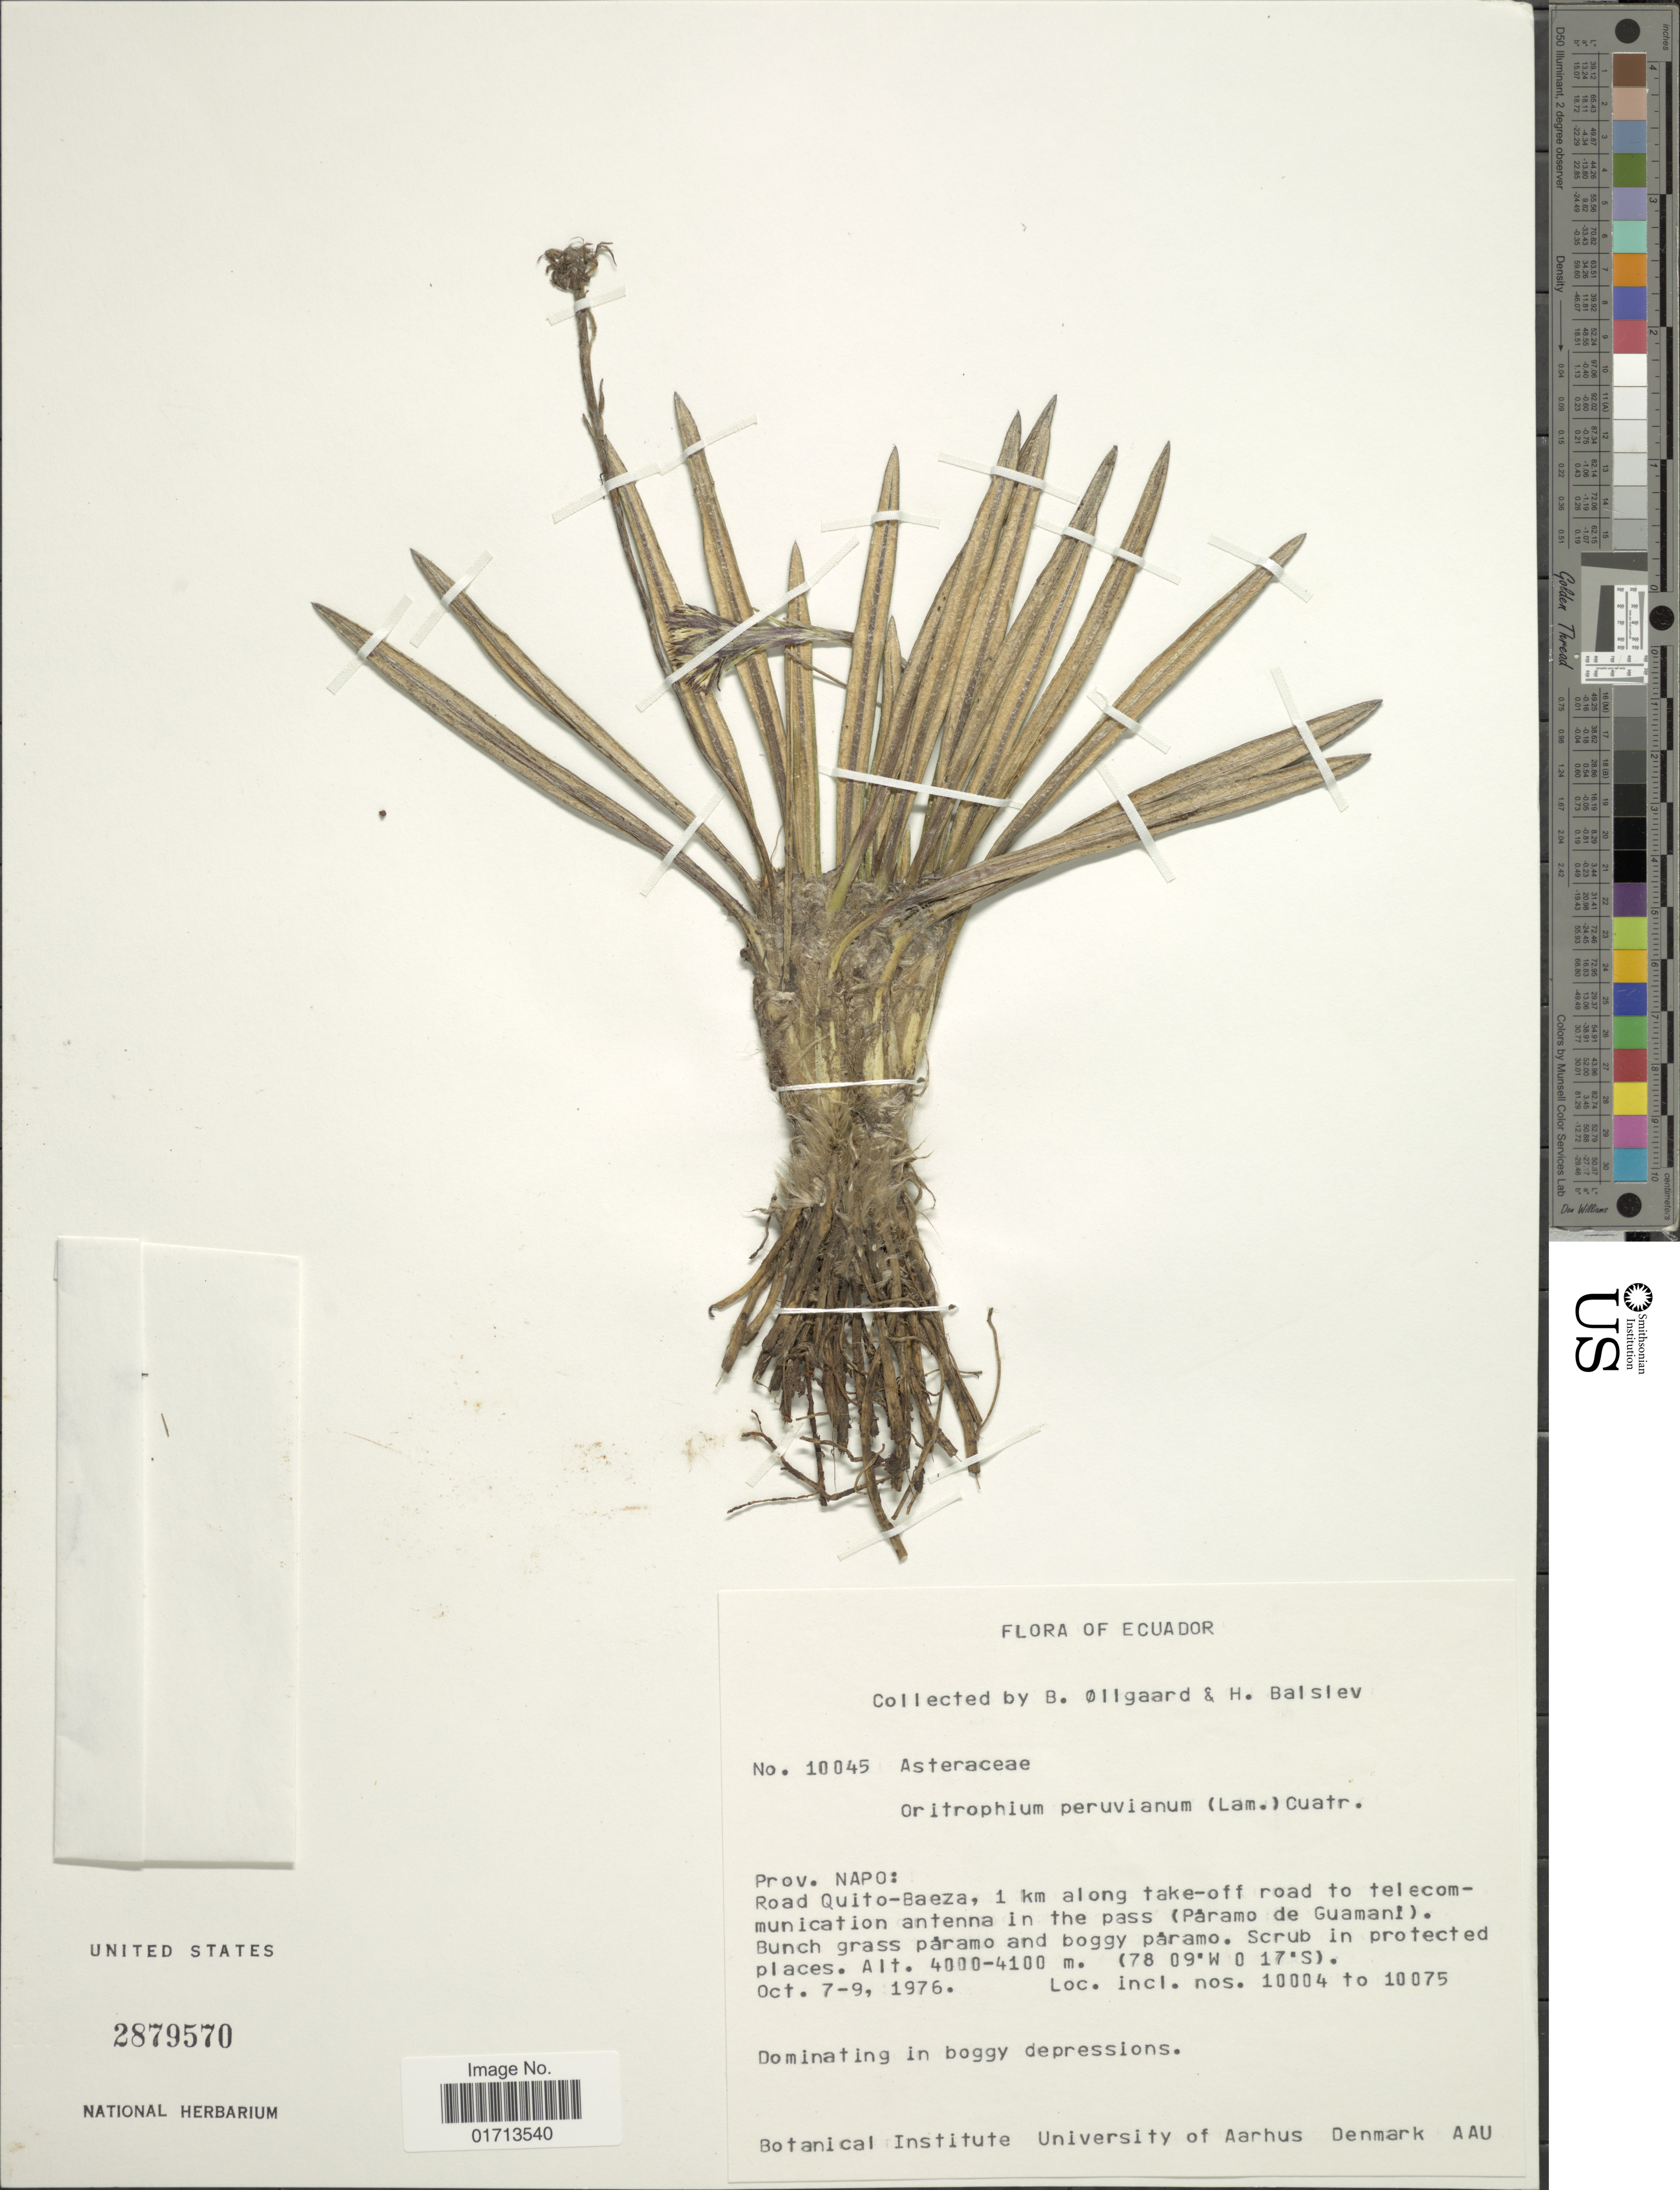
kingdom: Plantae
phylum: Tracheophyta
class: Magnoliopsida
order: Asterales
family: Asteraceae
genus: Oritrophium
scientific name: Oritrophium peruvianum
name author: (Lam.) Cuatrec.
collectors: B. Øllgaard & H. Balslev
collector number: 10045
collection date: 1976-10-07/1976-10-09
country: Ecuador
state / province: Napo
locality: Road Quit-Baeza, 1 km along take-off road to telecommunication antenna in the pass (Paramo de Guamani).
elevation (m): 4000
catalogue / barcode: US 2879570